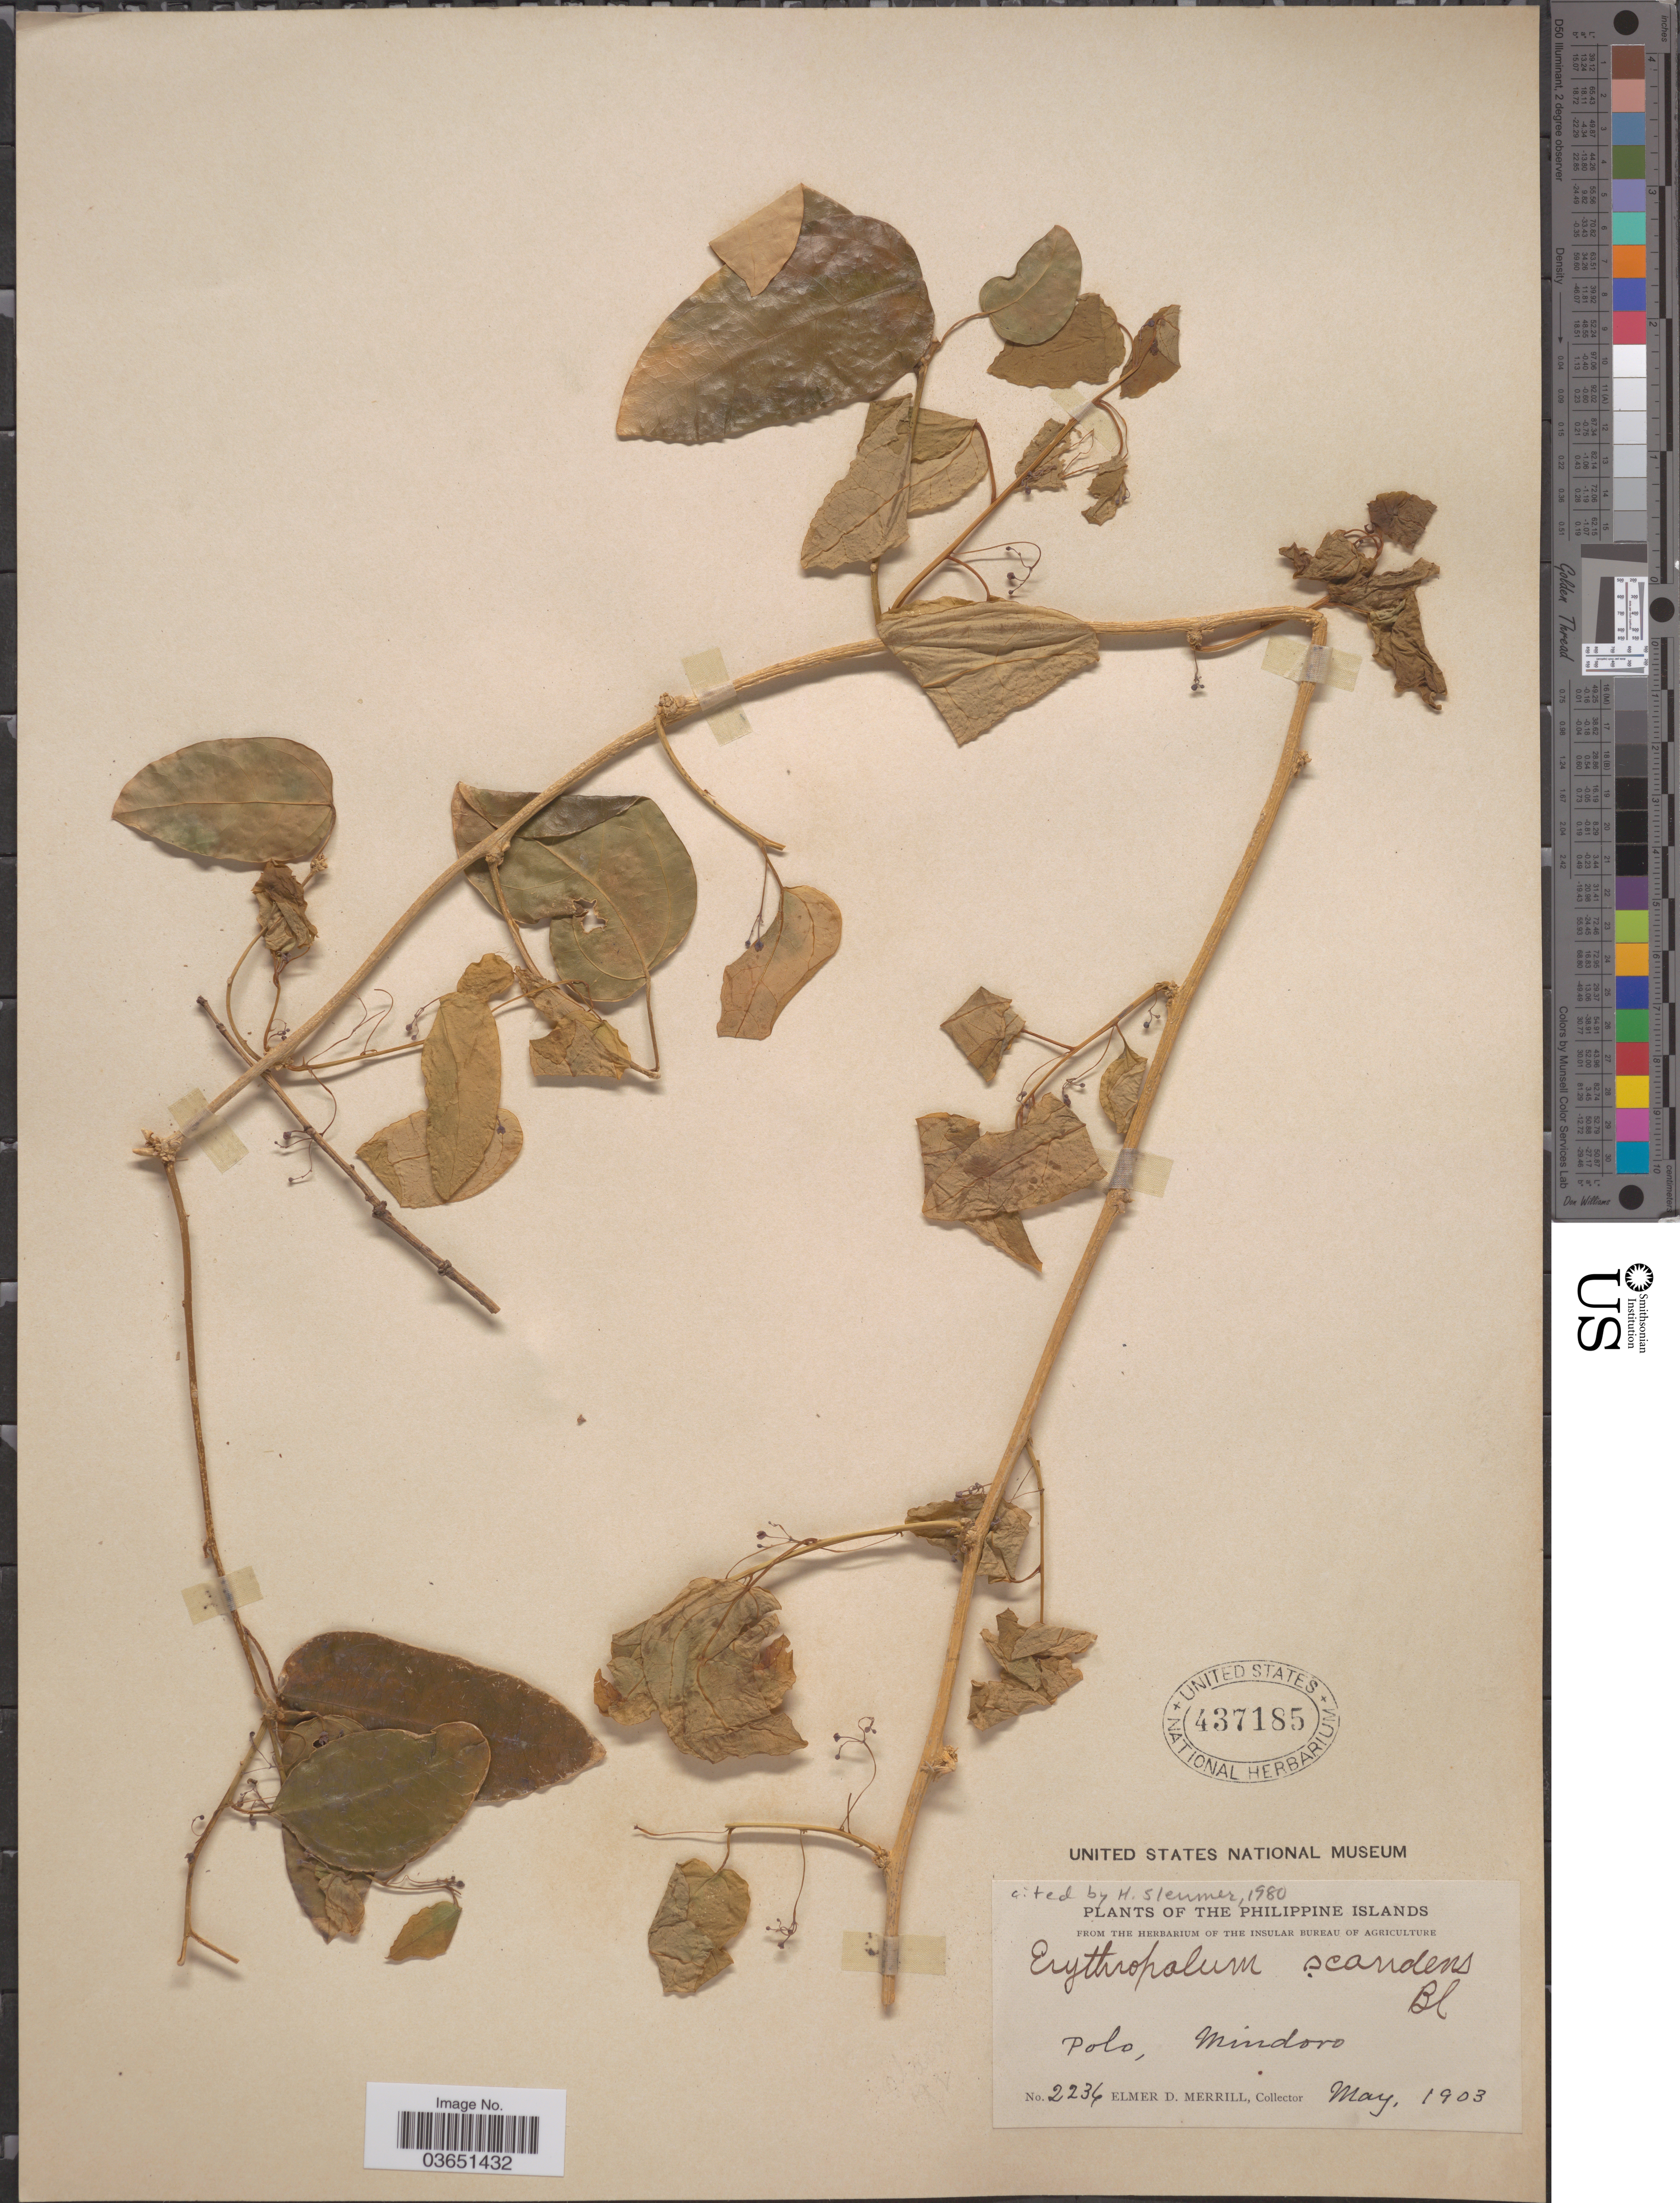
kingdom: Plantae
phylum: Tracheophyta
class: Magnoliopsida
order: Santalales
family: Erythropalaceae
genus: Erythropalum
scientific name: Erythropalum scandens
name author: Blume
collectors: E. D. Merrill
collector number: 2236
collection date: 1903-05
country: Philippines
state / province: Mimaropa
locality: Polo, Mindoro.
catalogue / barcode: US 437185